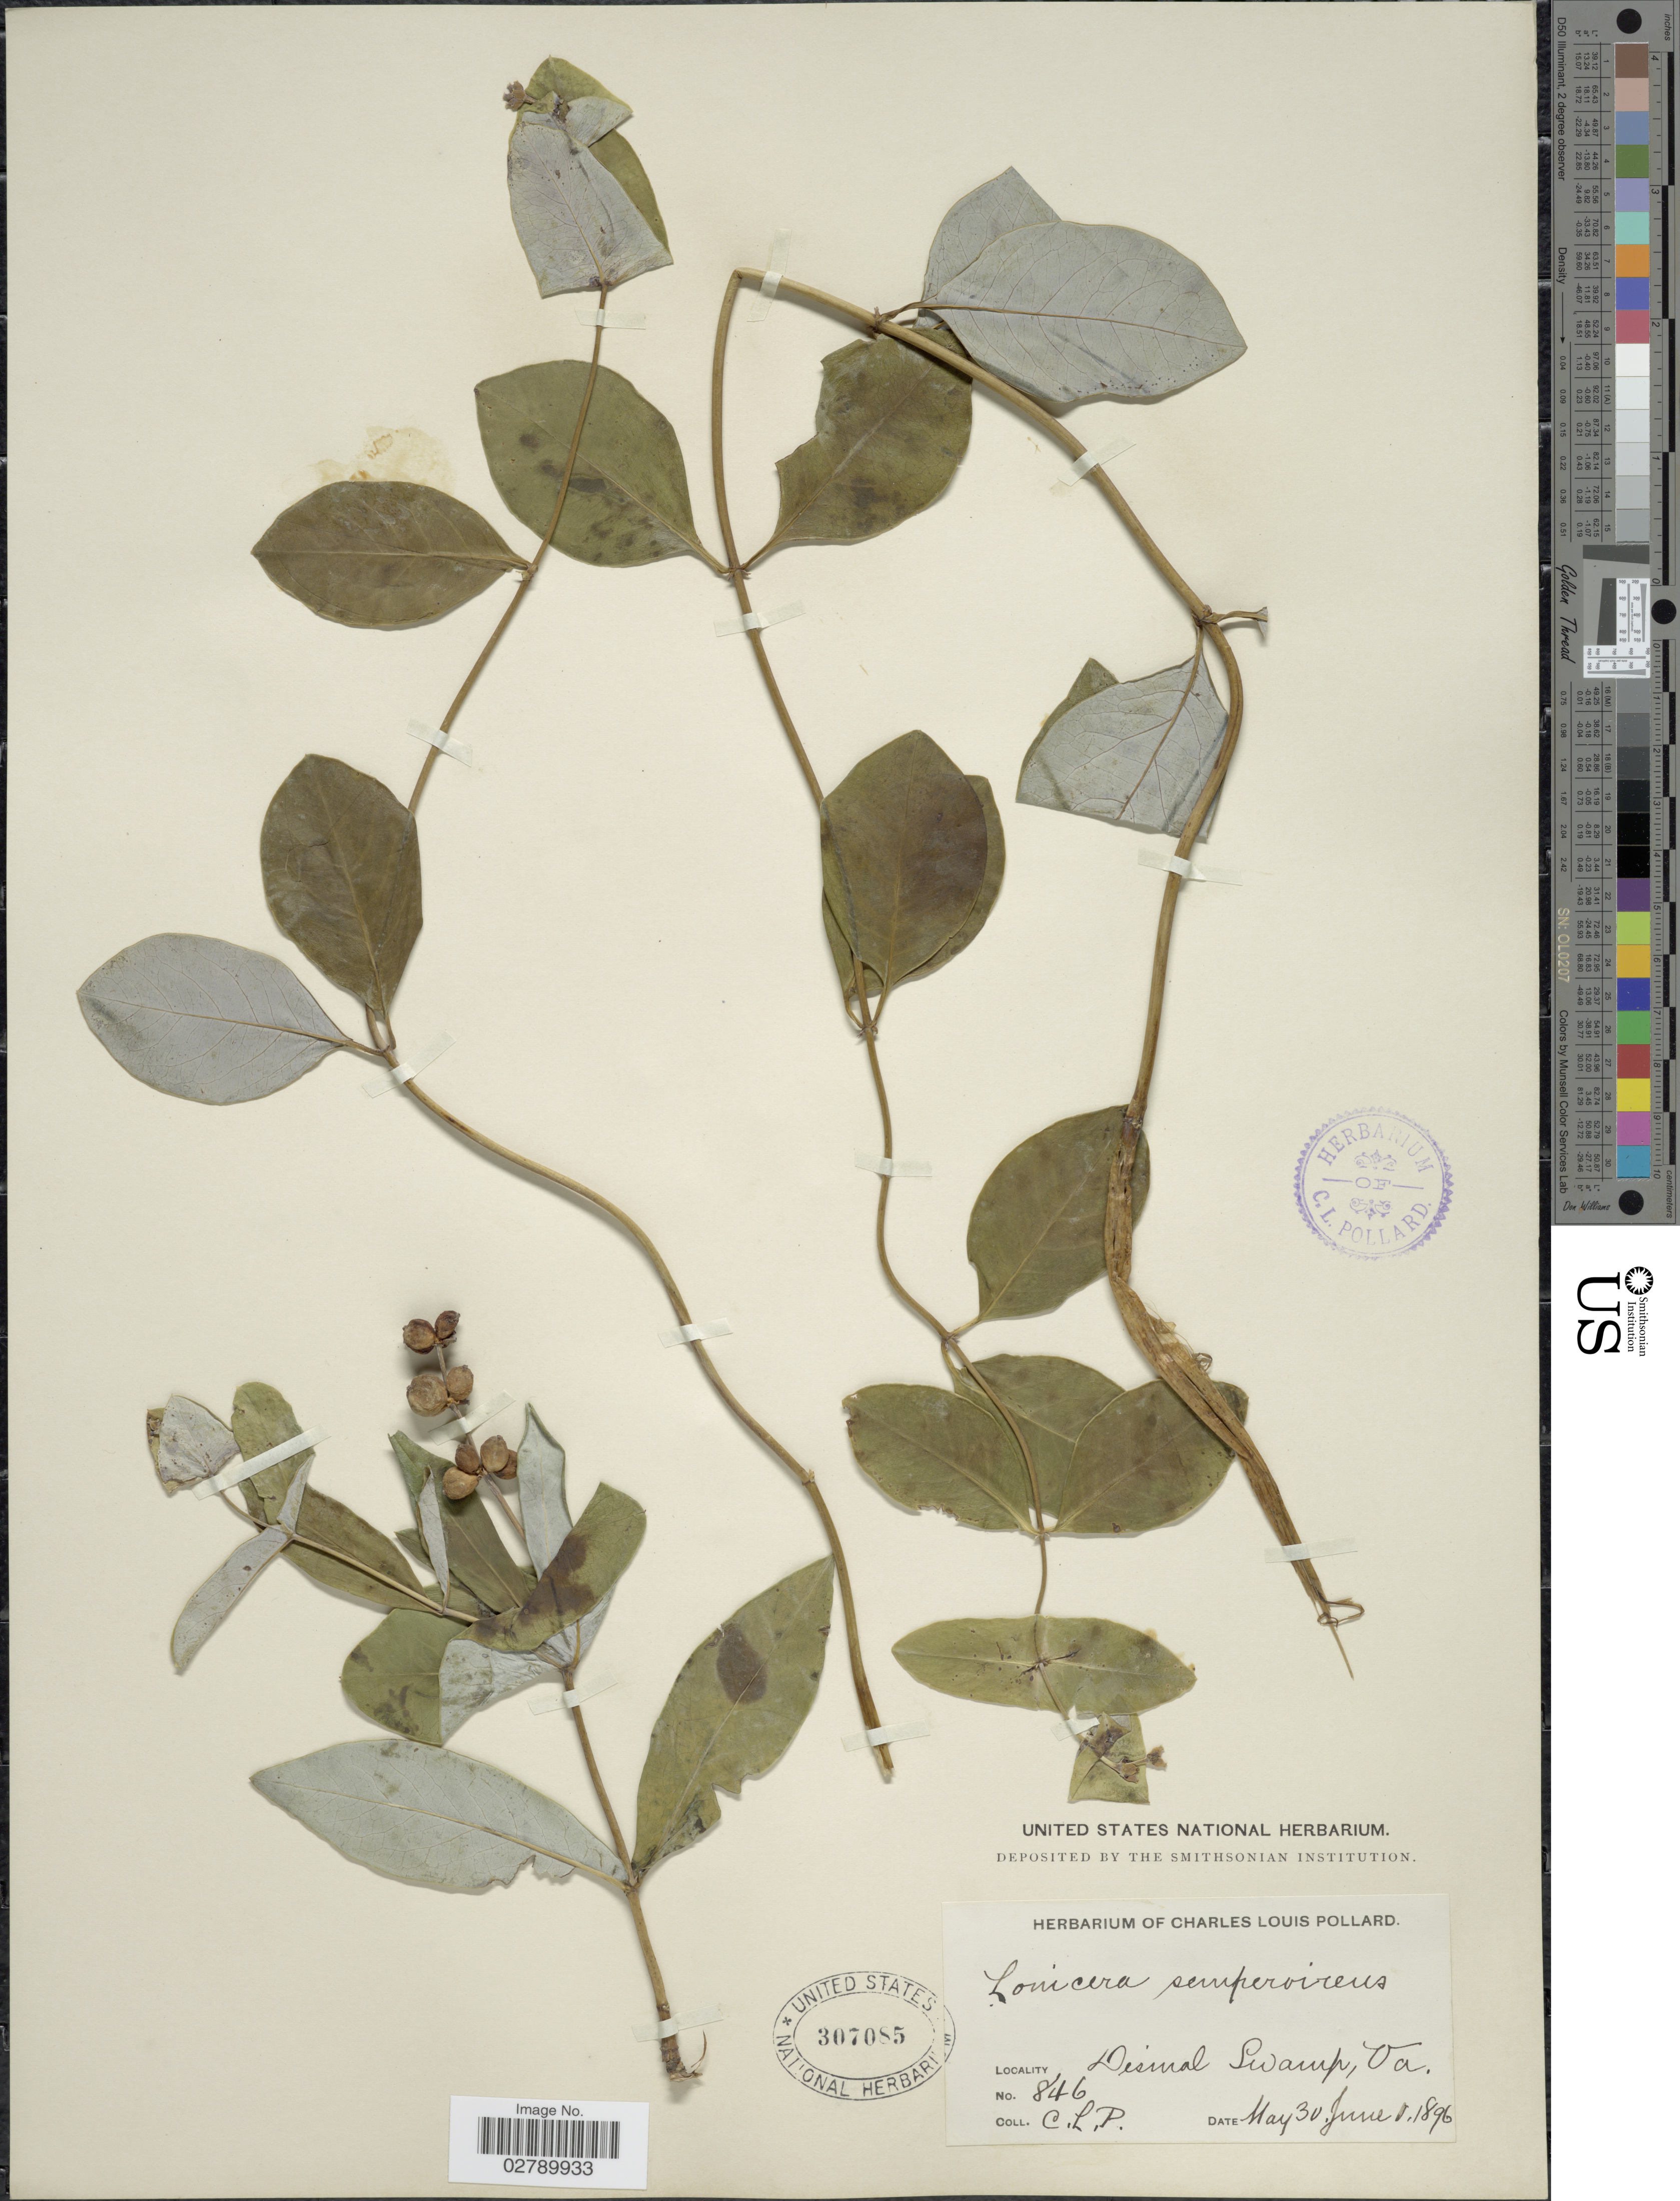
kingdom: Plantae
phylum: Tracheophyta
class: Magnoliopsida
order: Dipsacales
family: Caprifoliaceae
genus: Lonicera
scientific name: Lonicera sempervirens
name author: L.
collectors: C. L. Pollard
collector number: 846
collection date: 1896-05-30/1896-06-01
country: United States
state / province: Virginia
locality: Dismal Swamp.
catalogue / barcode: US 307085